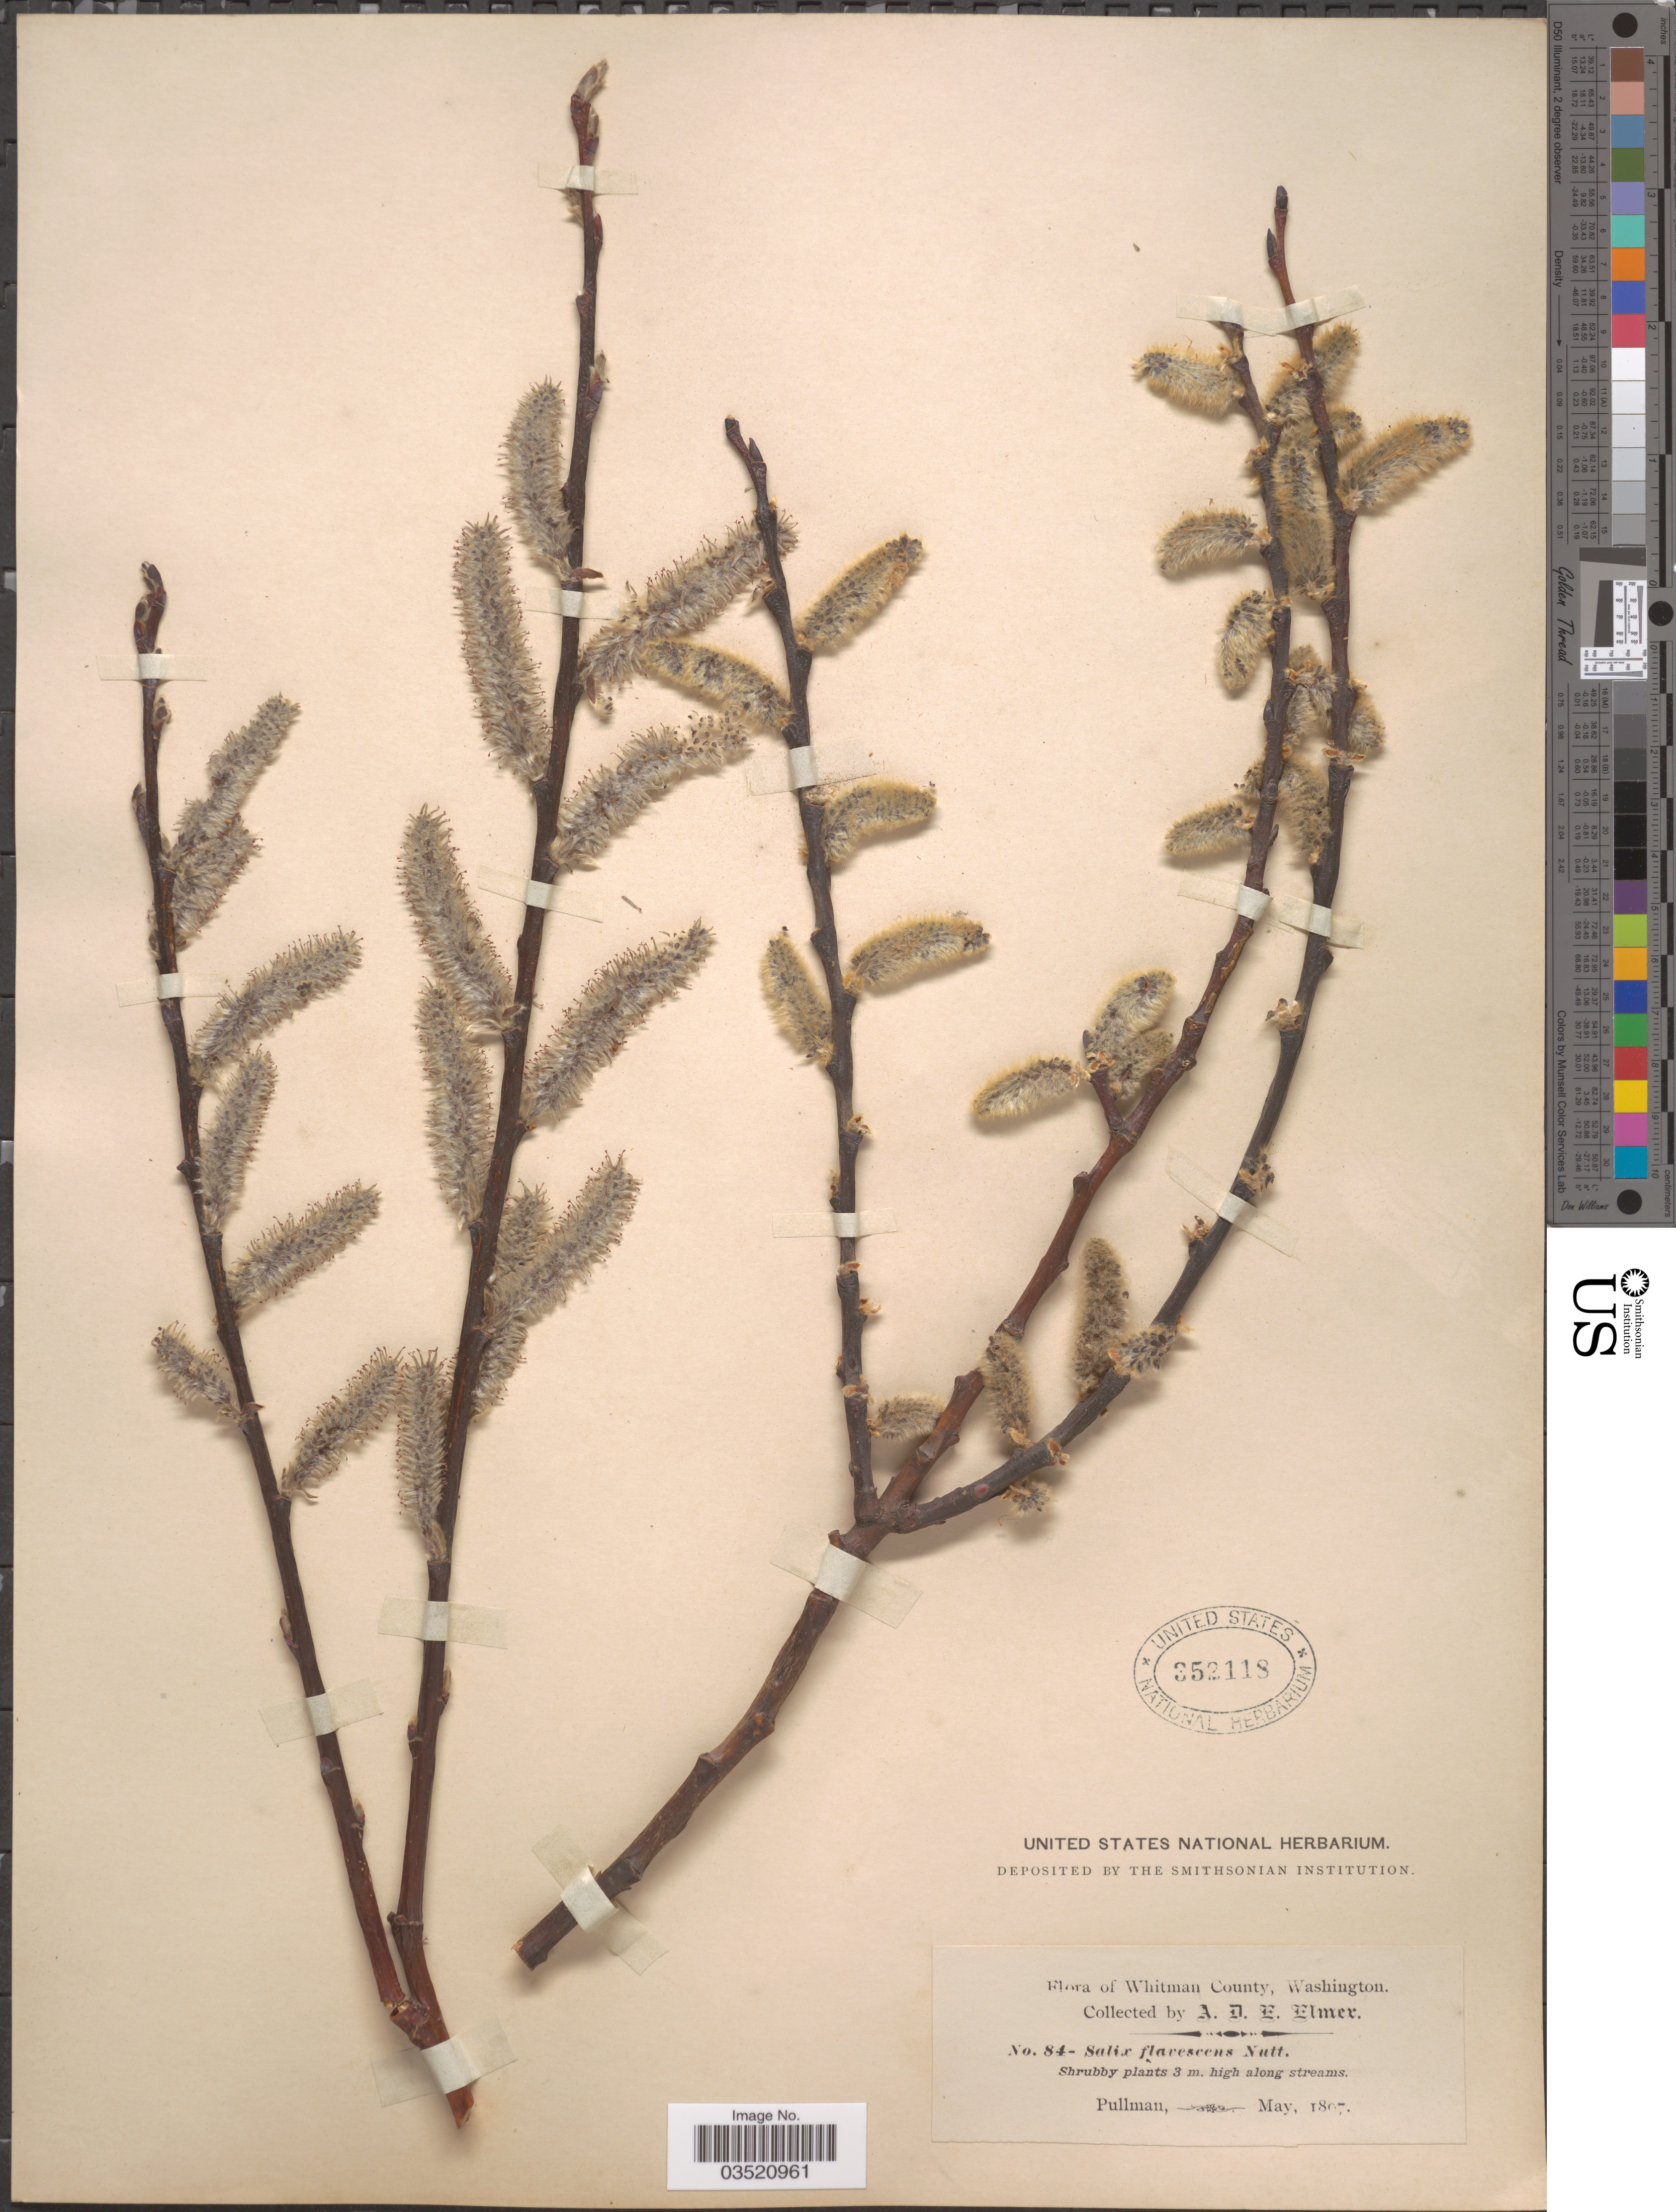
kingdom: Plantae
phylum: Tracheophyta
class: Magnoliopsida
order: Malpighiales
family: Salicaceae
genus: Salix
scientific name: Salix scouleriana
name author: Barratt ex Hook.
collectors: A. D. E. Elmer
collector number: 84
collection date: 1897-05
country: United States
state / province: Washington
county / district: Whitman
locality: Whitman County. Pullman.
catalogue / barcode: US 352118